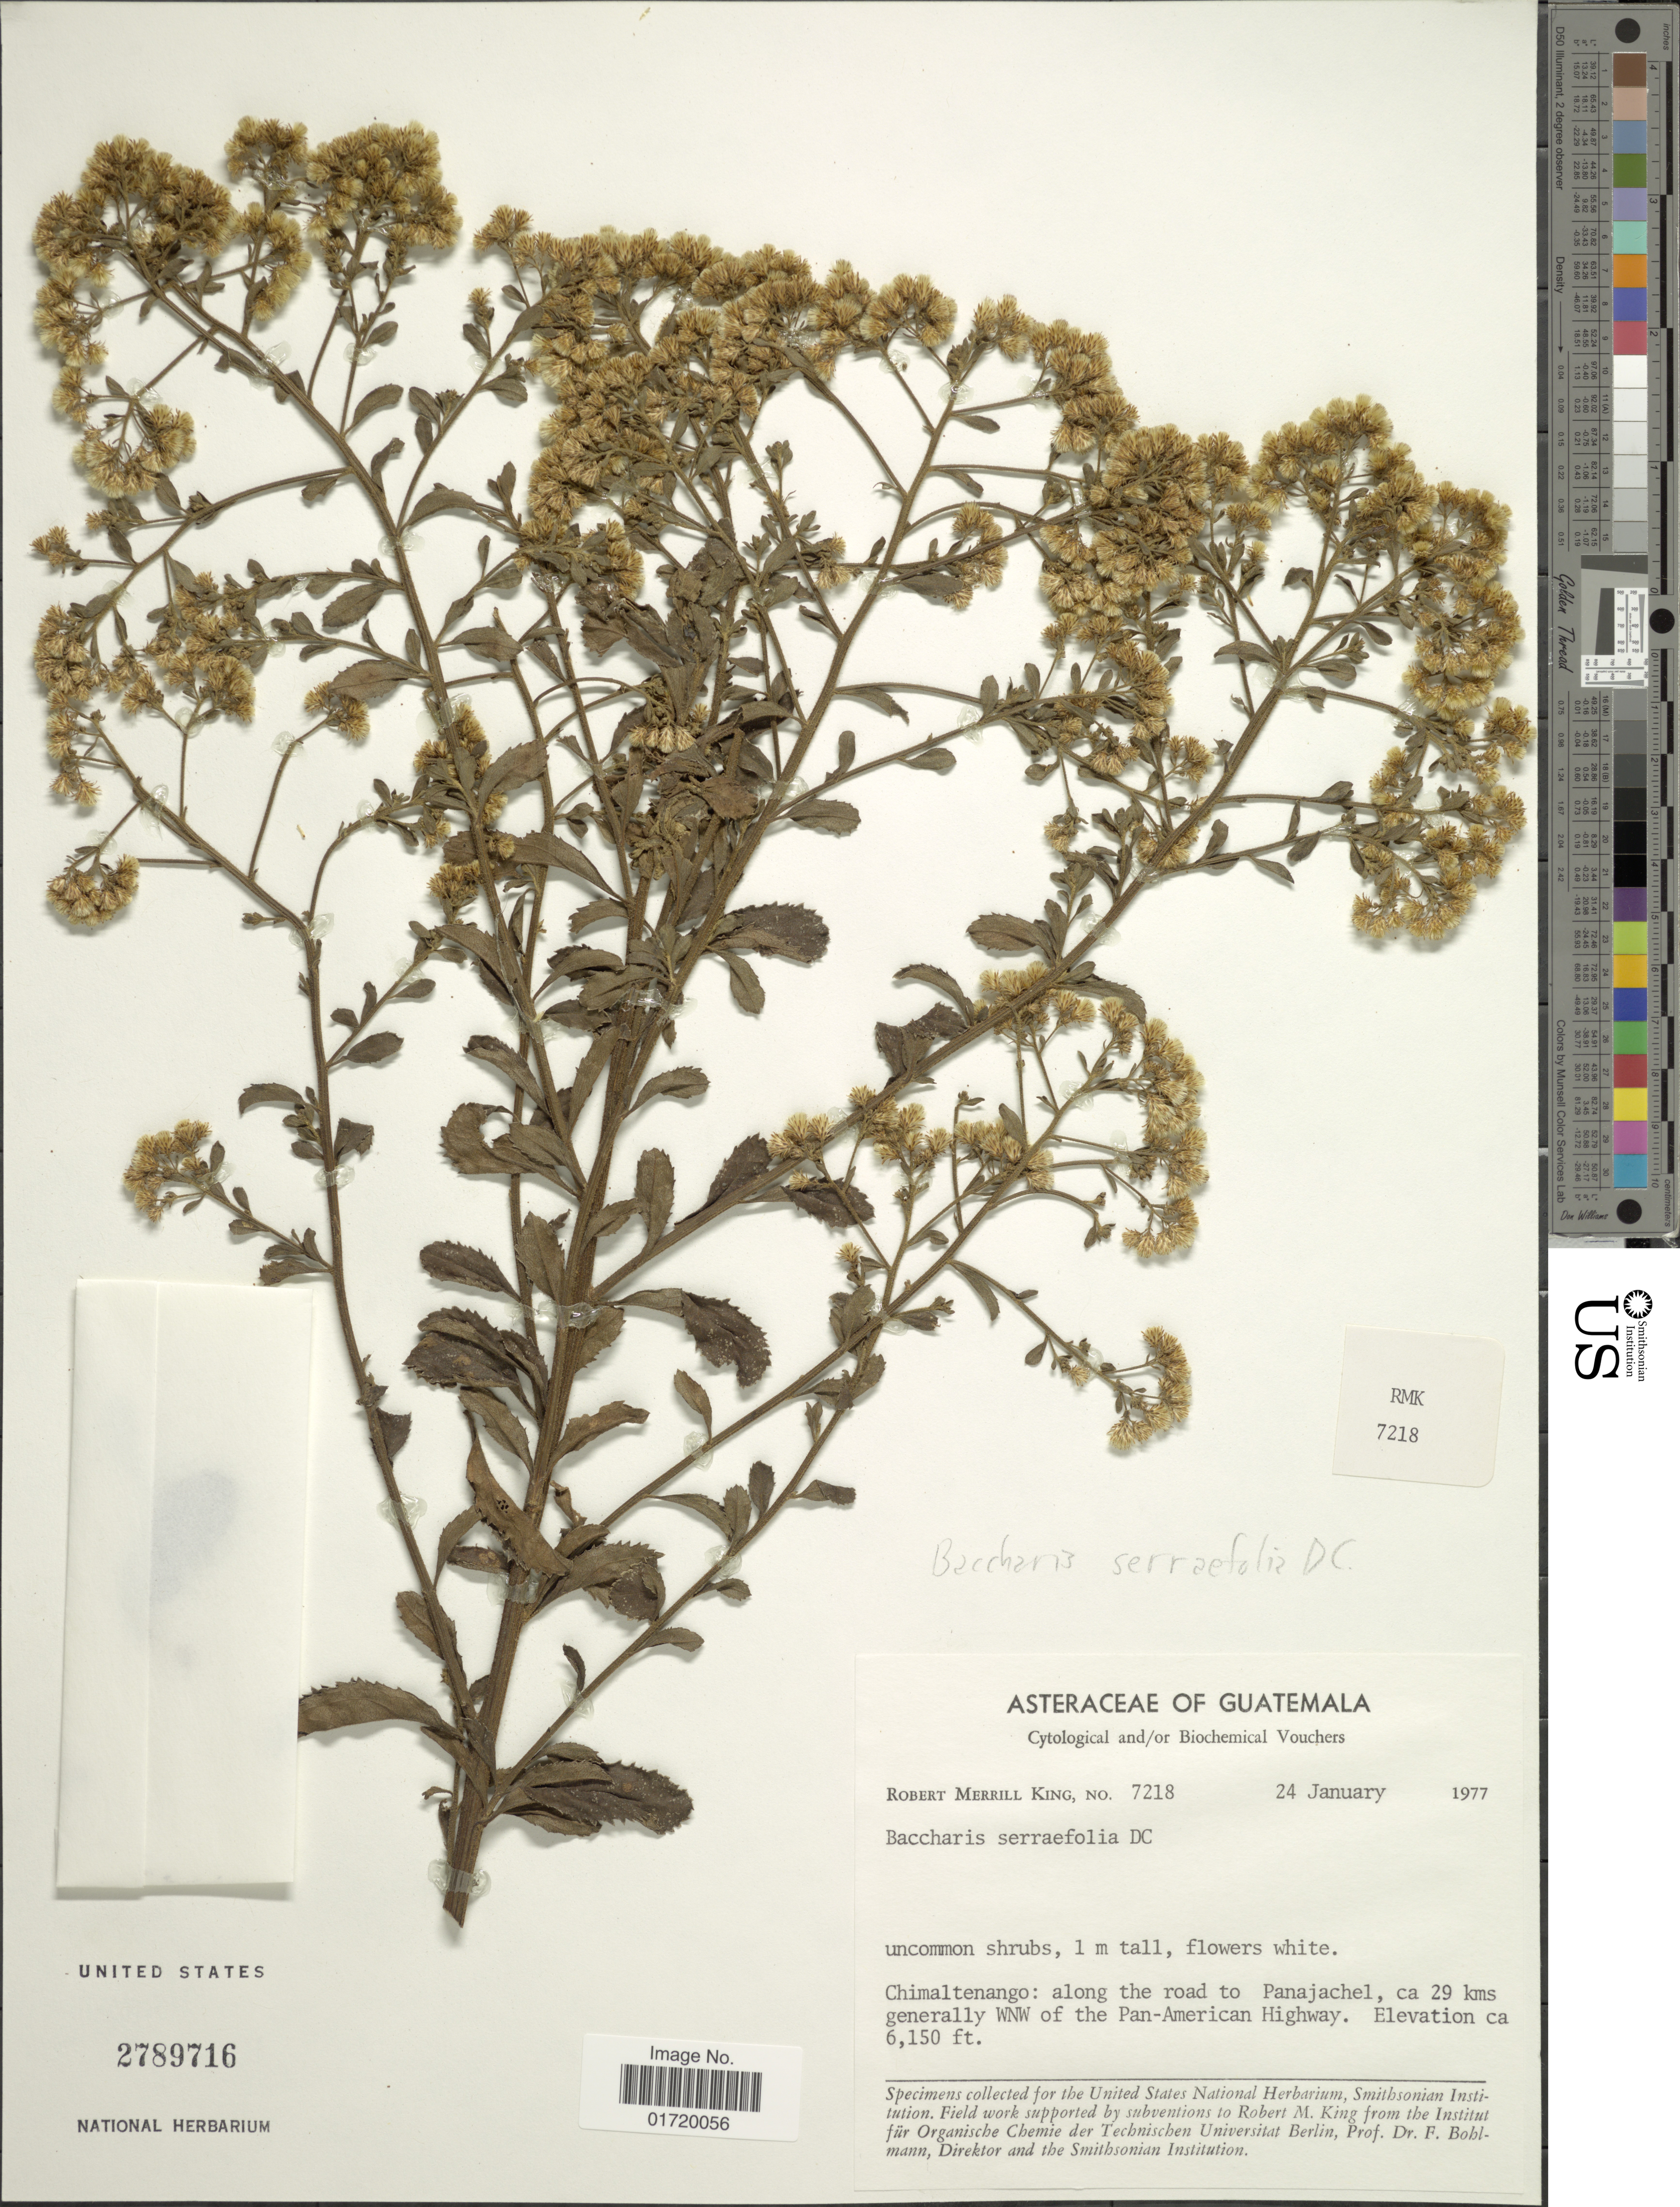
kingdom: Plantae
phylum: Tracheophyta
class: Magnoliopsida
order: Asterales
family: Asteraceae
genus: Baccharis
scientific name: Baccharis serrifolia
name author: DC.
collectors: R. M. King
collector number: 7218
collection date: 1977-01-24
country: Guatemala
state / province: Chimaltenango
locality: Along the road to Panajachel, ca 29 kms generally WNW of the Pan-American Highway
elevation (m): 1875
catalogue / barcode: US 2789716